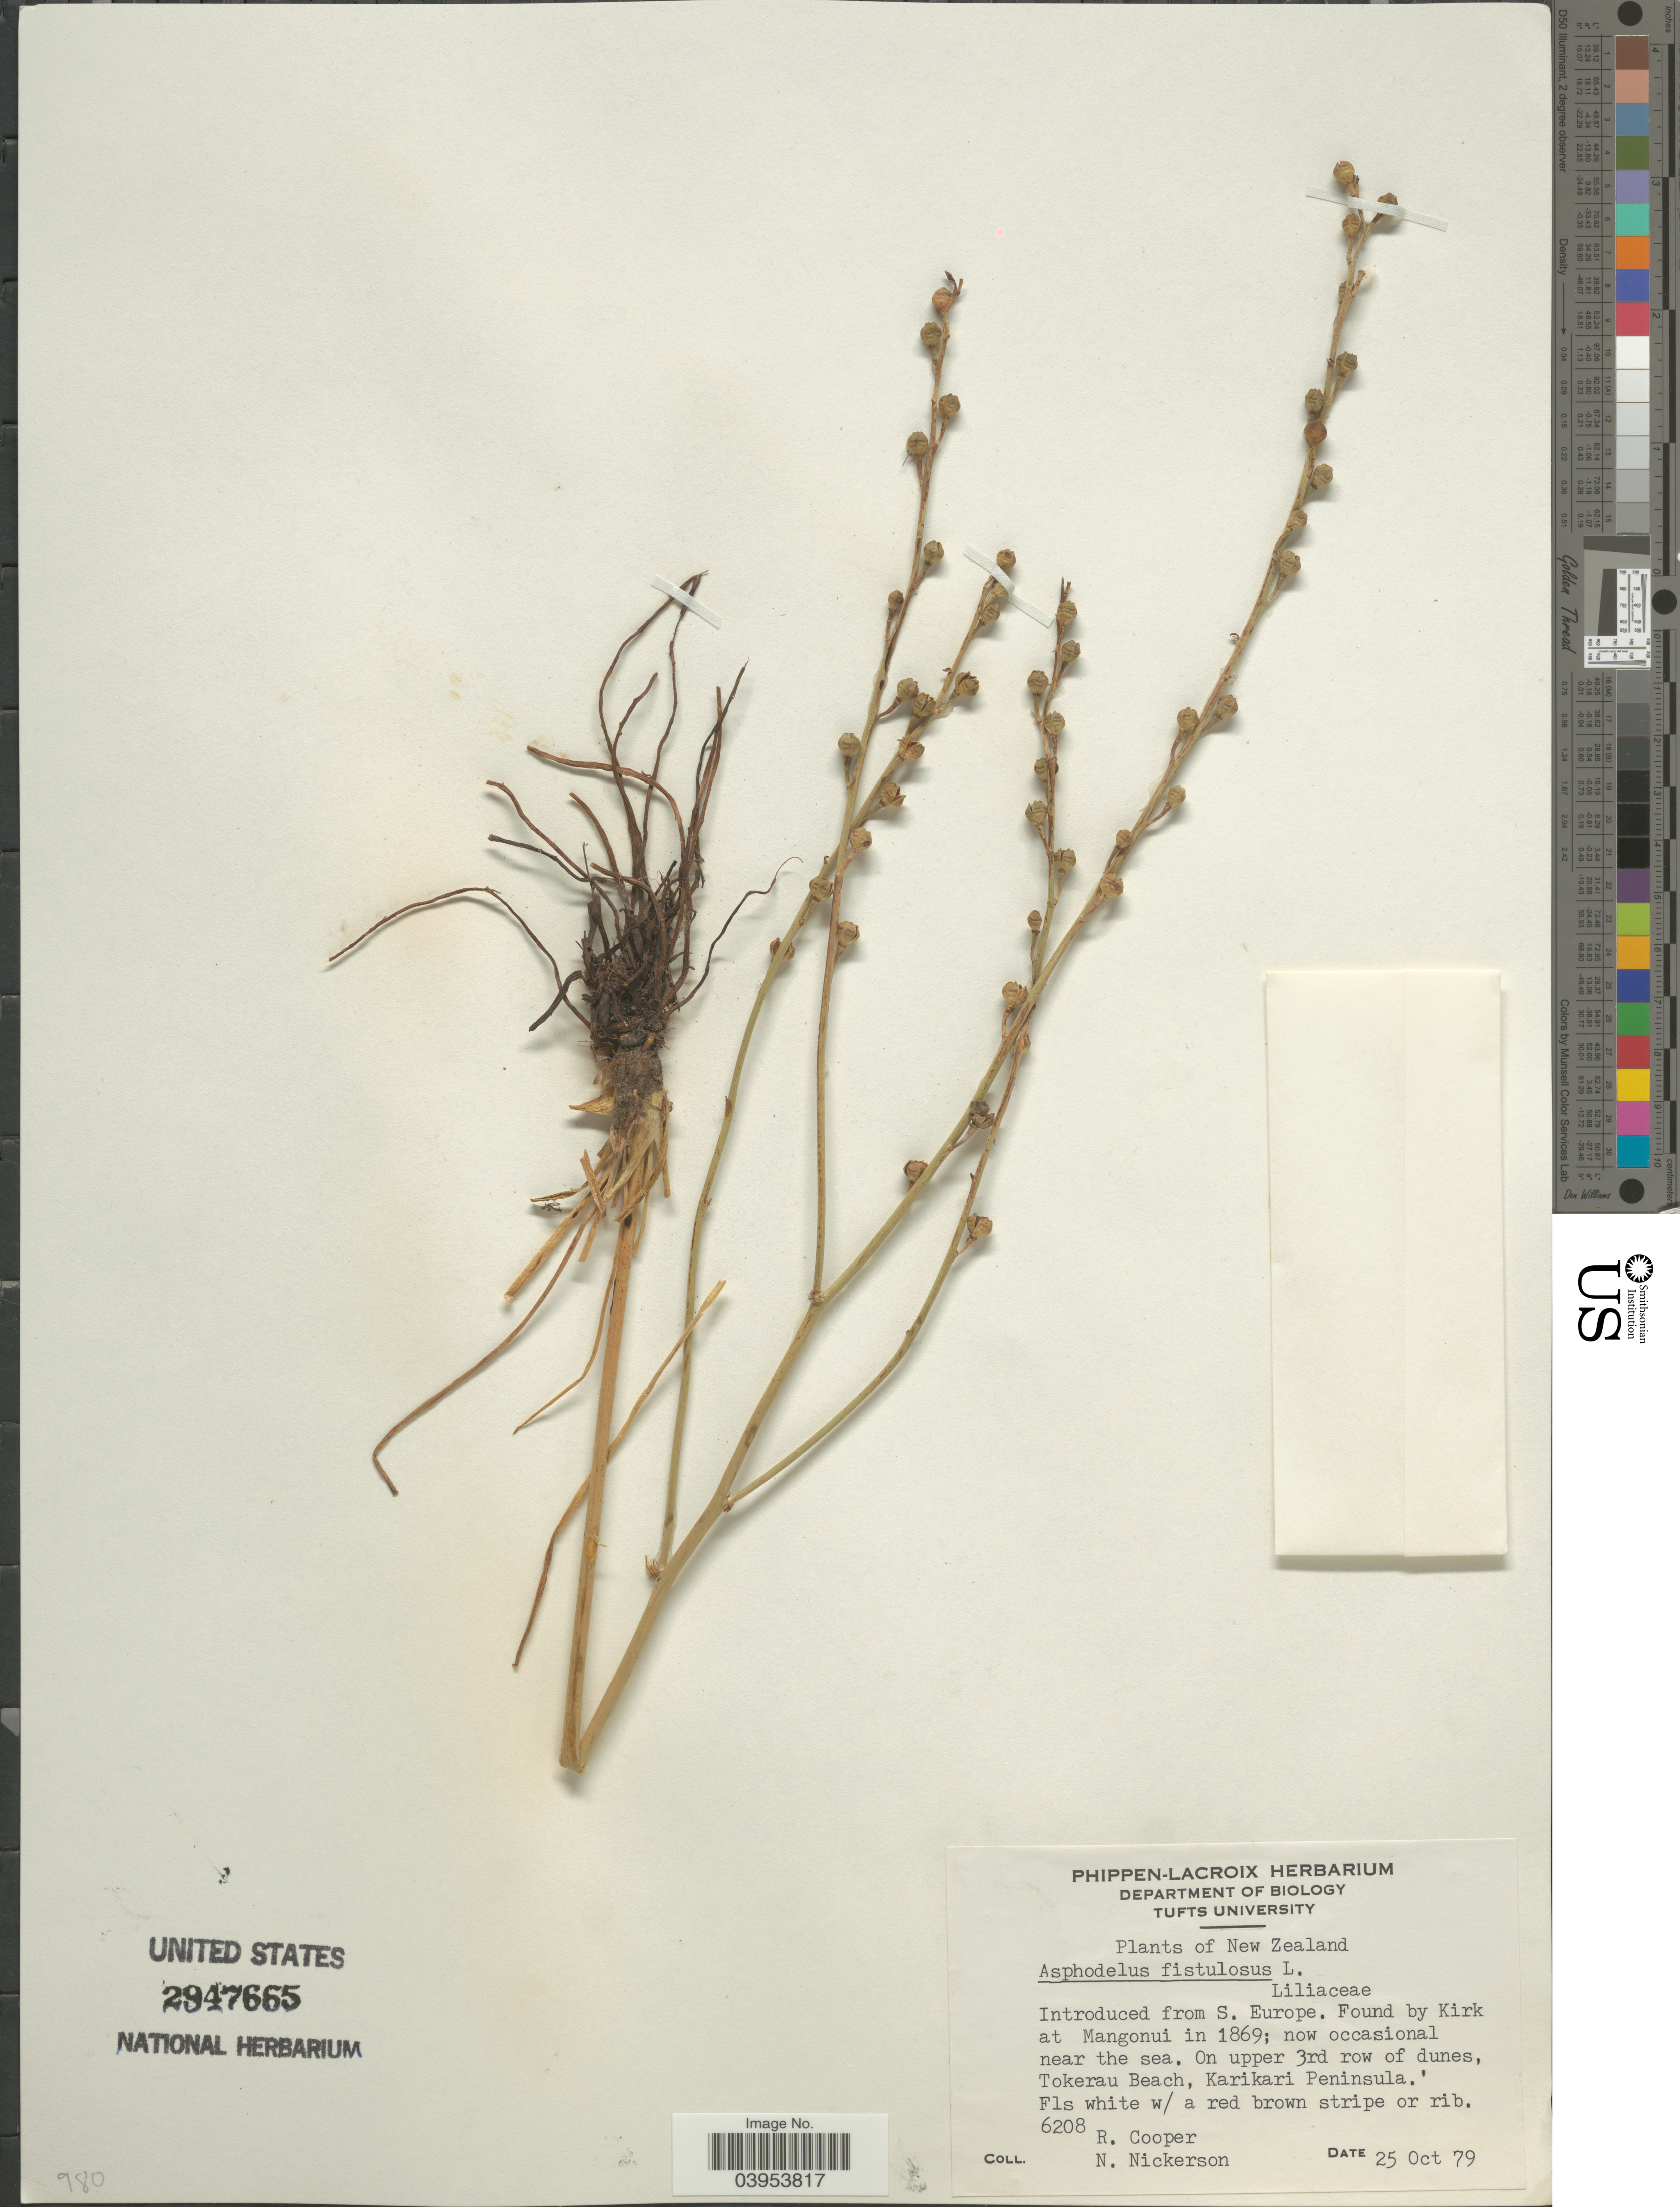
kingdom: Plantae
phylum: Tracheophyta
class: Liliopsida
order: Asparagales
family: Asphodelaceae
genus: Asphodelus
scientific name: Asphodelus fistulosus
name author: L.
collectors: R. Cooper & N. Nickerson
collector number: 6208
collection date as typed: Transcribed d/m/y: 25/10/79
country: New Zealand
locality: Near the sea. On upper 3rd row of dunes, Tokerau Beach, Karikari Peninsula.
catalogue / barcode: US 2947665